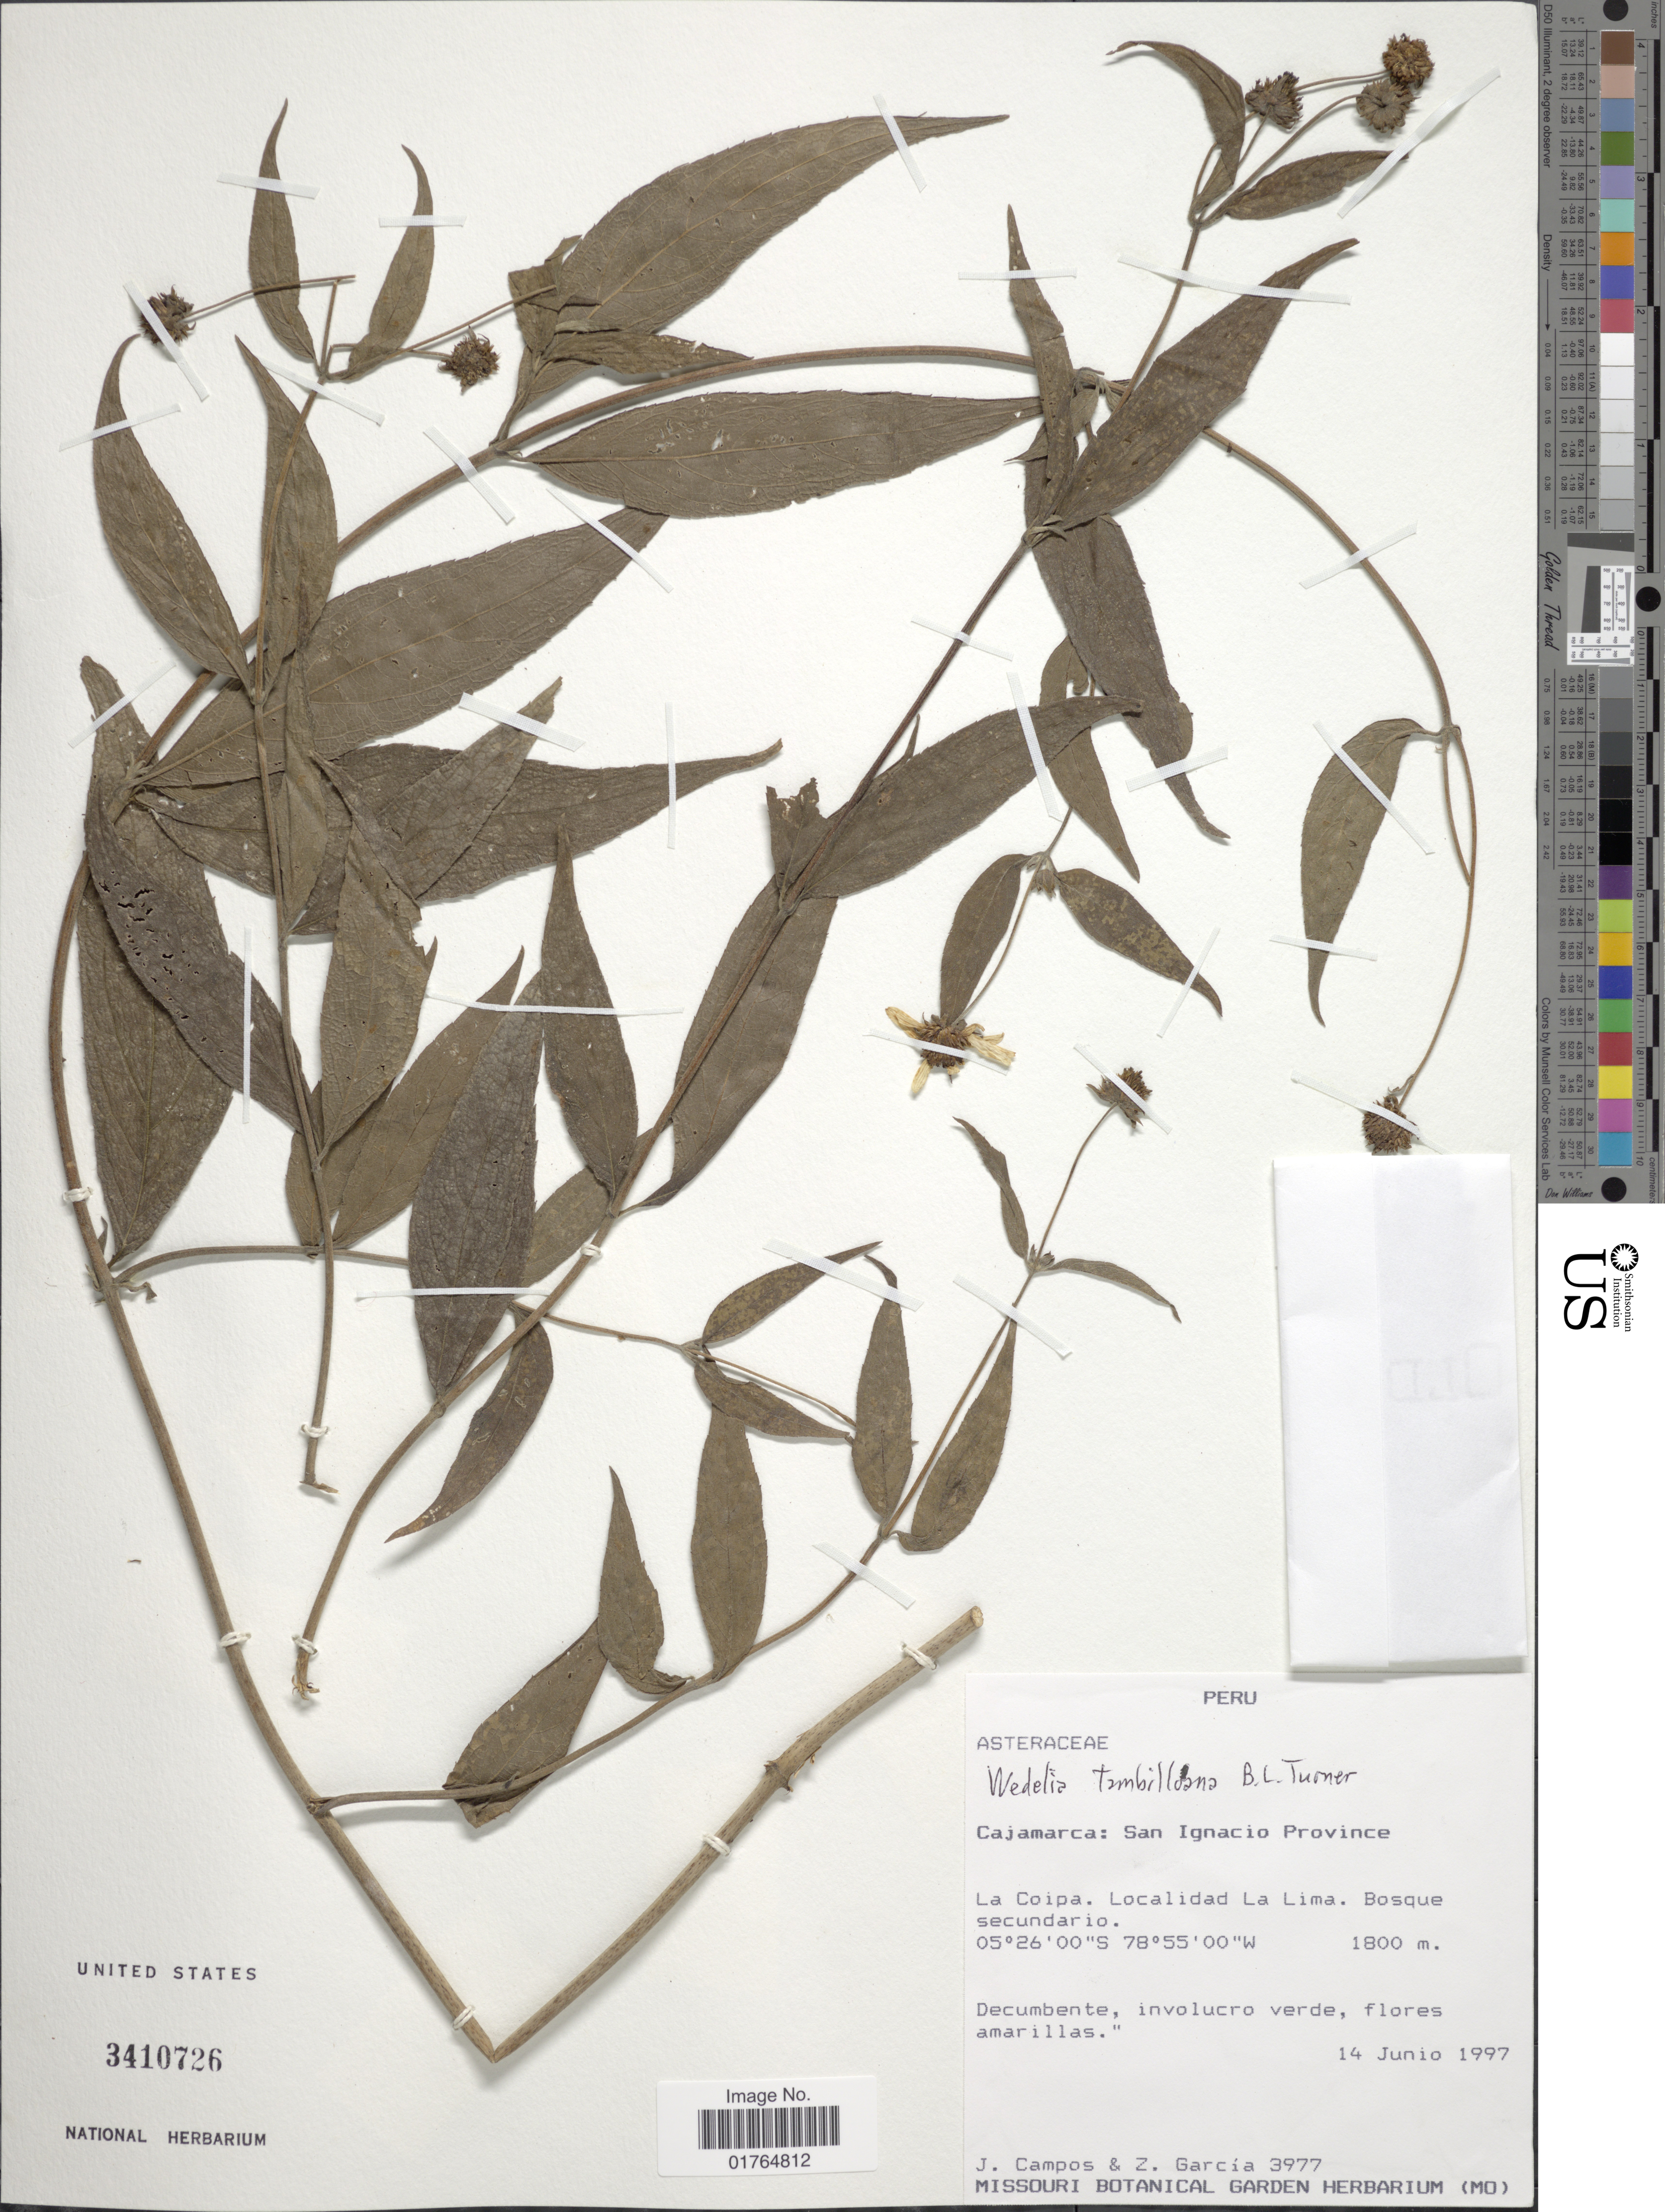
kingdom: Plantae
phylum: Tracheophyta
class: Magnoliopsida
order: Asterales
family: Asteraceae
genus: Wedelia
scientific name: Wedelia tambillosama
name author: B.L. Turner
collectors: J. Campos & Z. Garcia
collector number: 3977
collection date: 1997-06-14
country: Peru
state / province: Cajamarca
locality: San Ignacio Province, La Coipa, La Lima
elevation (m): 1800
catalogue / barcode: US 3410726